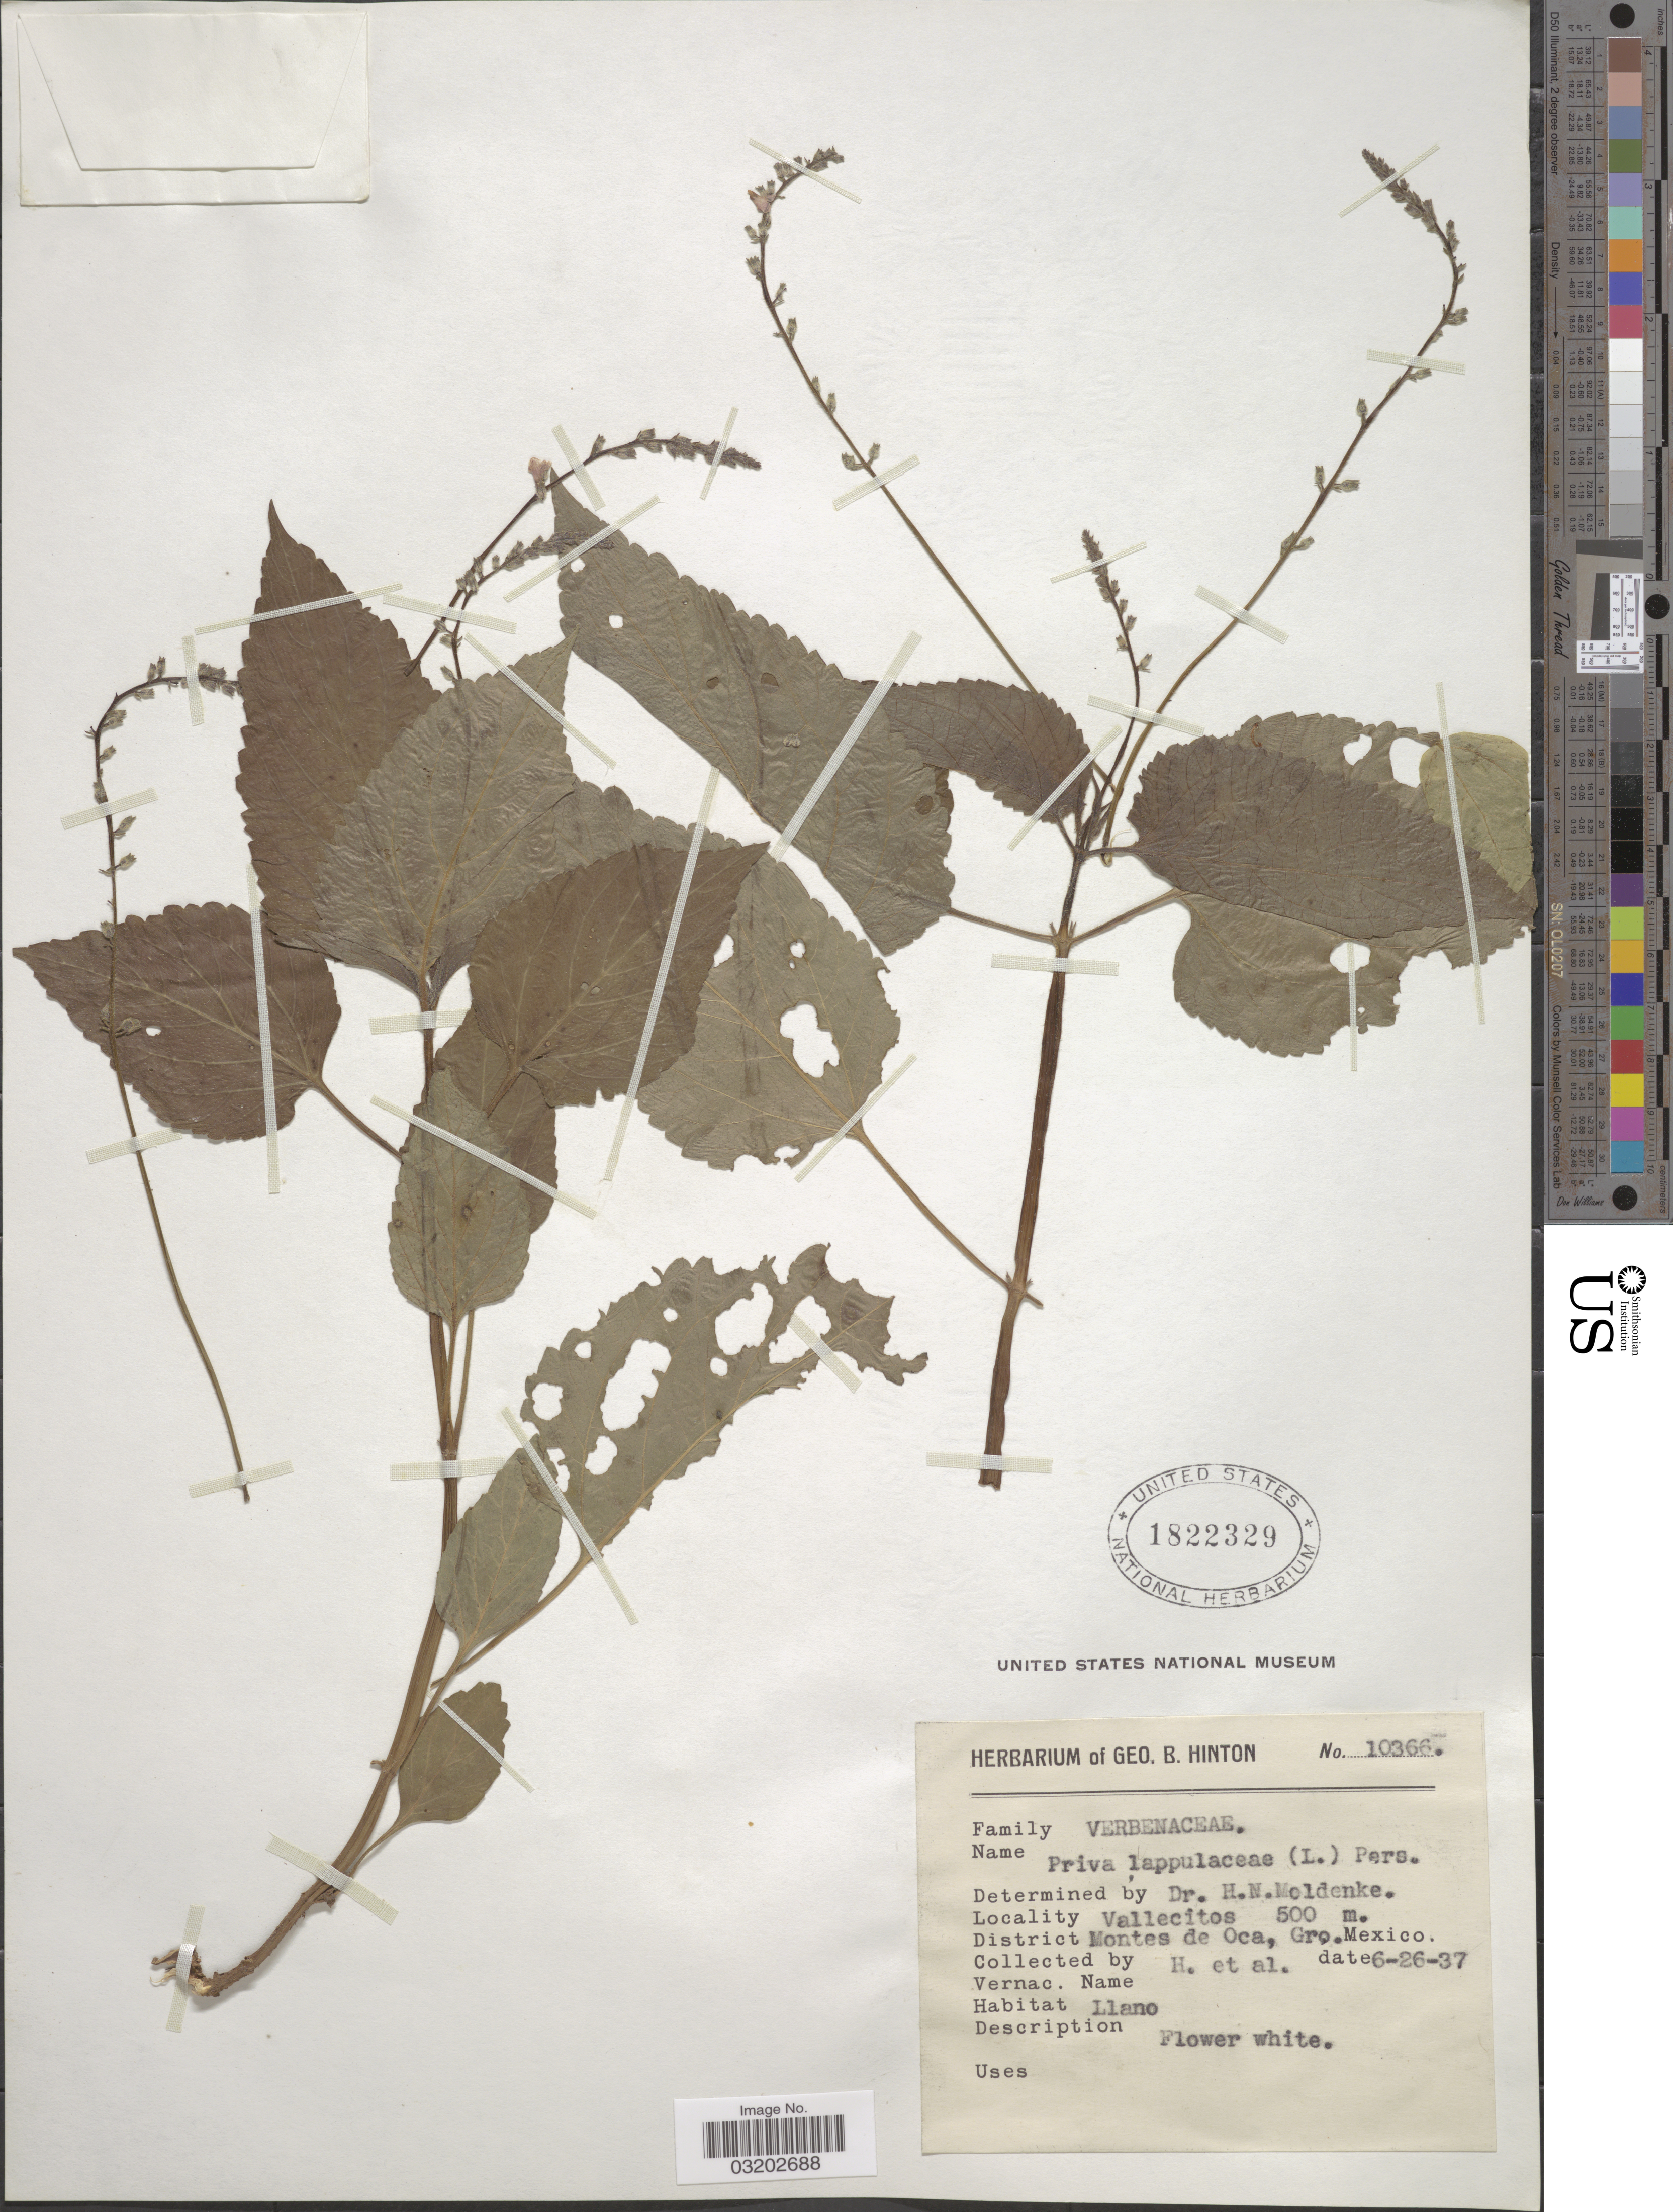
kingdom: Plantae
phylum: Tracheophyta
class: Magnoliopsida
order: Lamiales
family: Verbenaceae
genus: Priva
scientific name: Priva lappulacea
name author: (L.) Pers.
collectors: G. B. Hinton & et al.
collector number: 10366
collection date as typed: Transcribed d/m/y: 26/6/37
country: Mexico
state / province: Guerrero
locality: Vallecitos. District Montes de Oca.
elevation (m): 500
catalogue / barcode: US 1822329